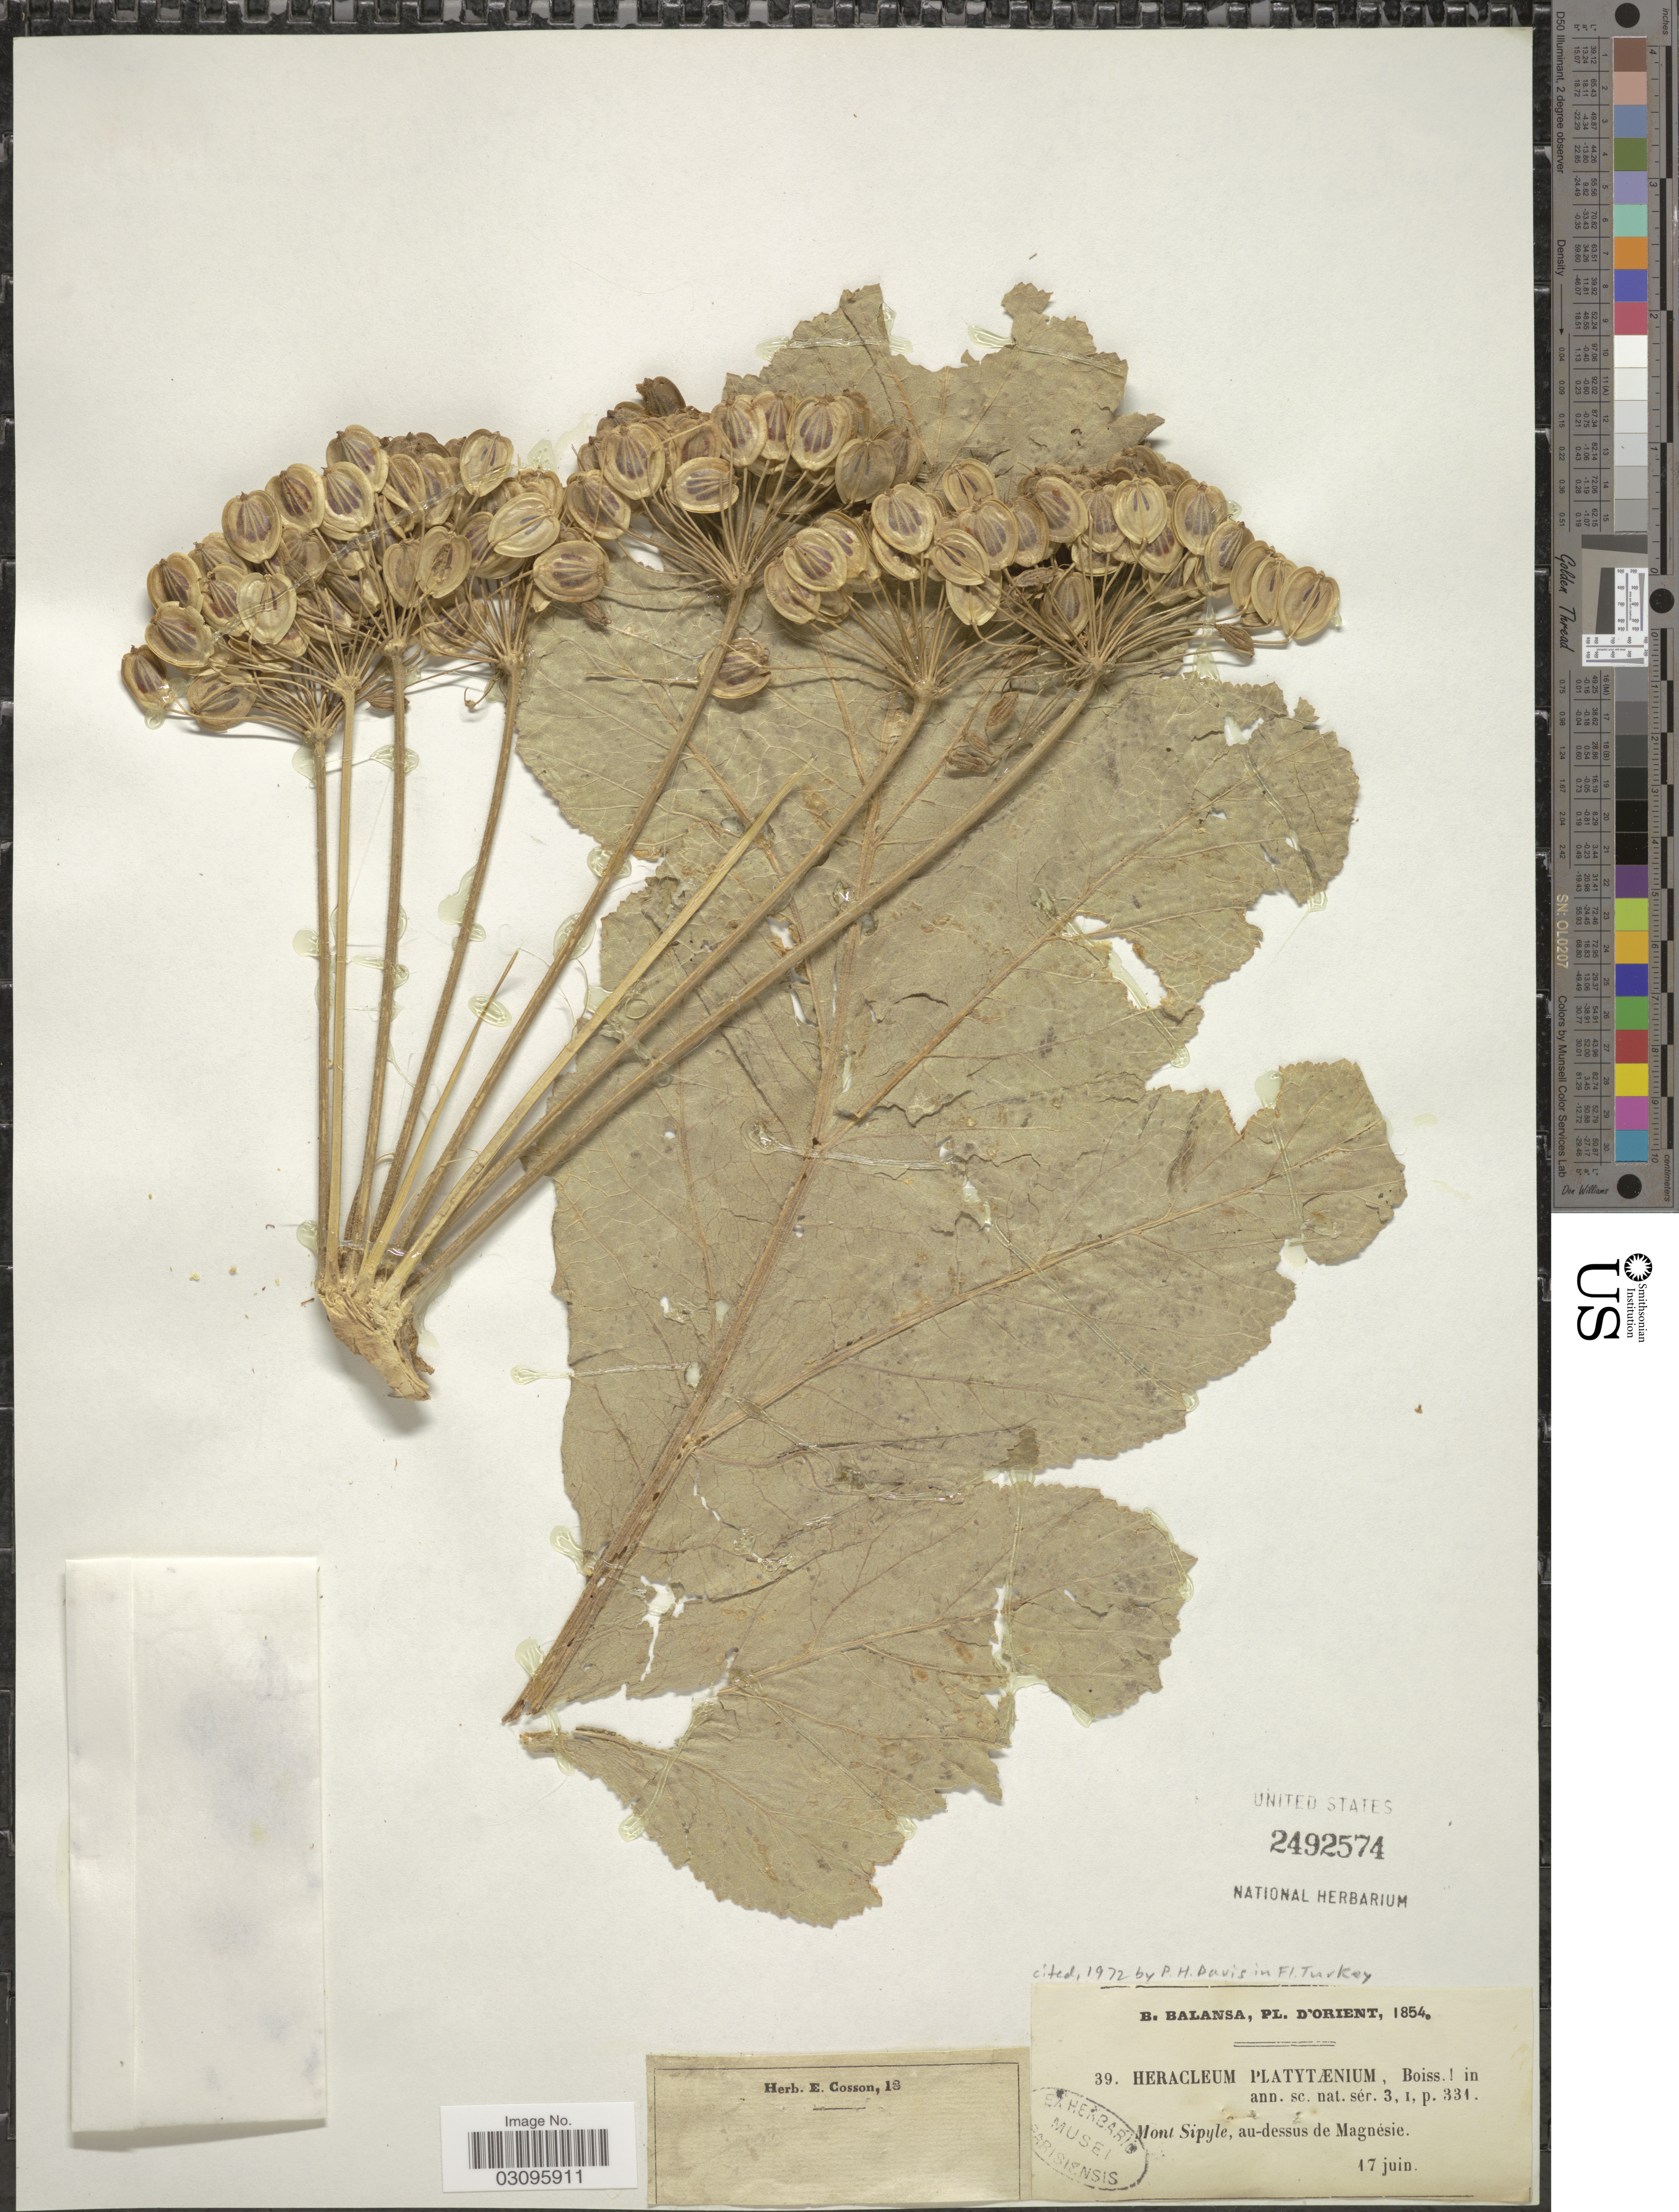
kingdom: Plantae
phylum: Tracheophyta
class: Magnoliopsida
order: Apiales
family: Apiaceae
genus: Heracleum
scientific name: Heracleum platytaenium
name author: Boiss.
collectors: B. Balansa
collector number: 39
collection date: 1854-06-17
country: Turkey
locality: Orient. Mont Sipyle, au-dessus de Magnésie.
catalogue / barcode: US 2492574